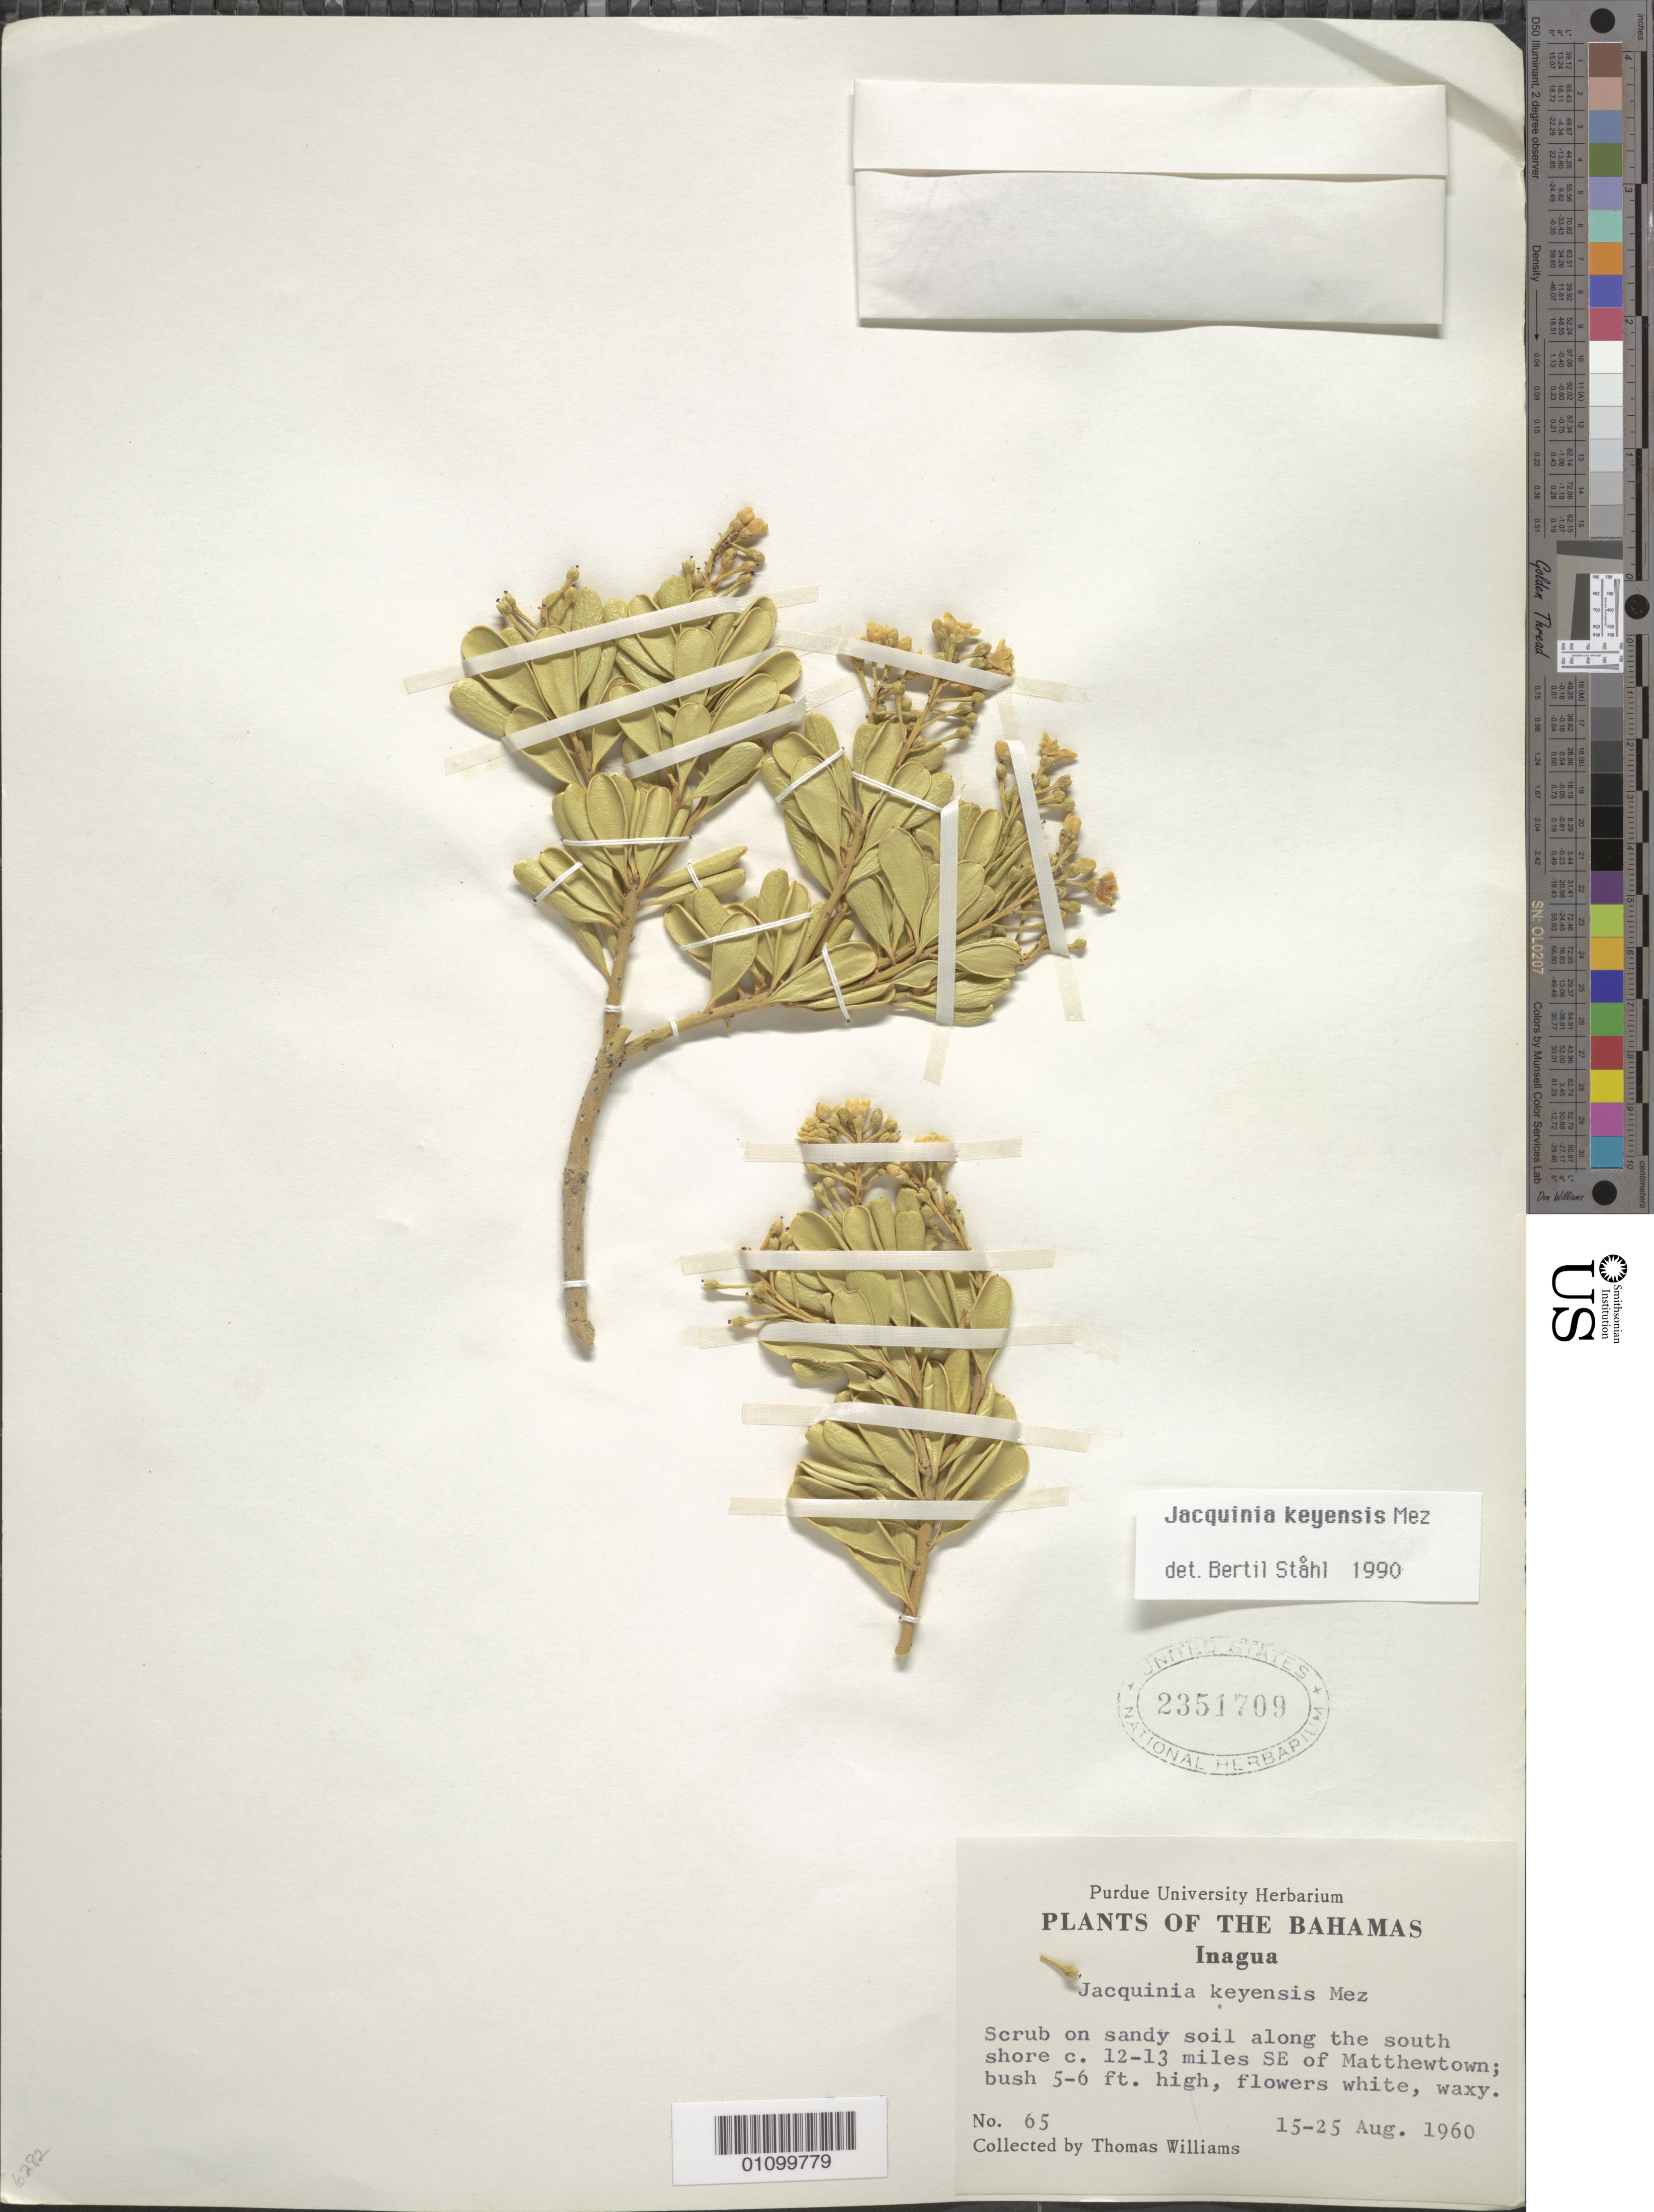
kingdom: Plantae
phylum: Tracheophyta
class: Magnoliopsida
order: Ericales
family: Primulaceae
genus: Jacquinia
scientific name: Jacquinia keyensis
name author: Mez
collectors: T. Williams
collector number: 65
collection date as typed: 15 Aug 1960 to 25 Aug 1960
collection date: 1960-08-15/1960-08-25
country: Bahamas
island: Little Inagua I.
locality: Scrub on sandy soil along the S shore c. 12 - 13 miles SE of Matthewtown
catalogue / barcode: US 2351709